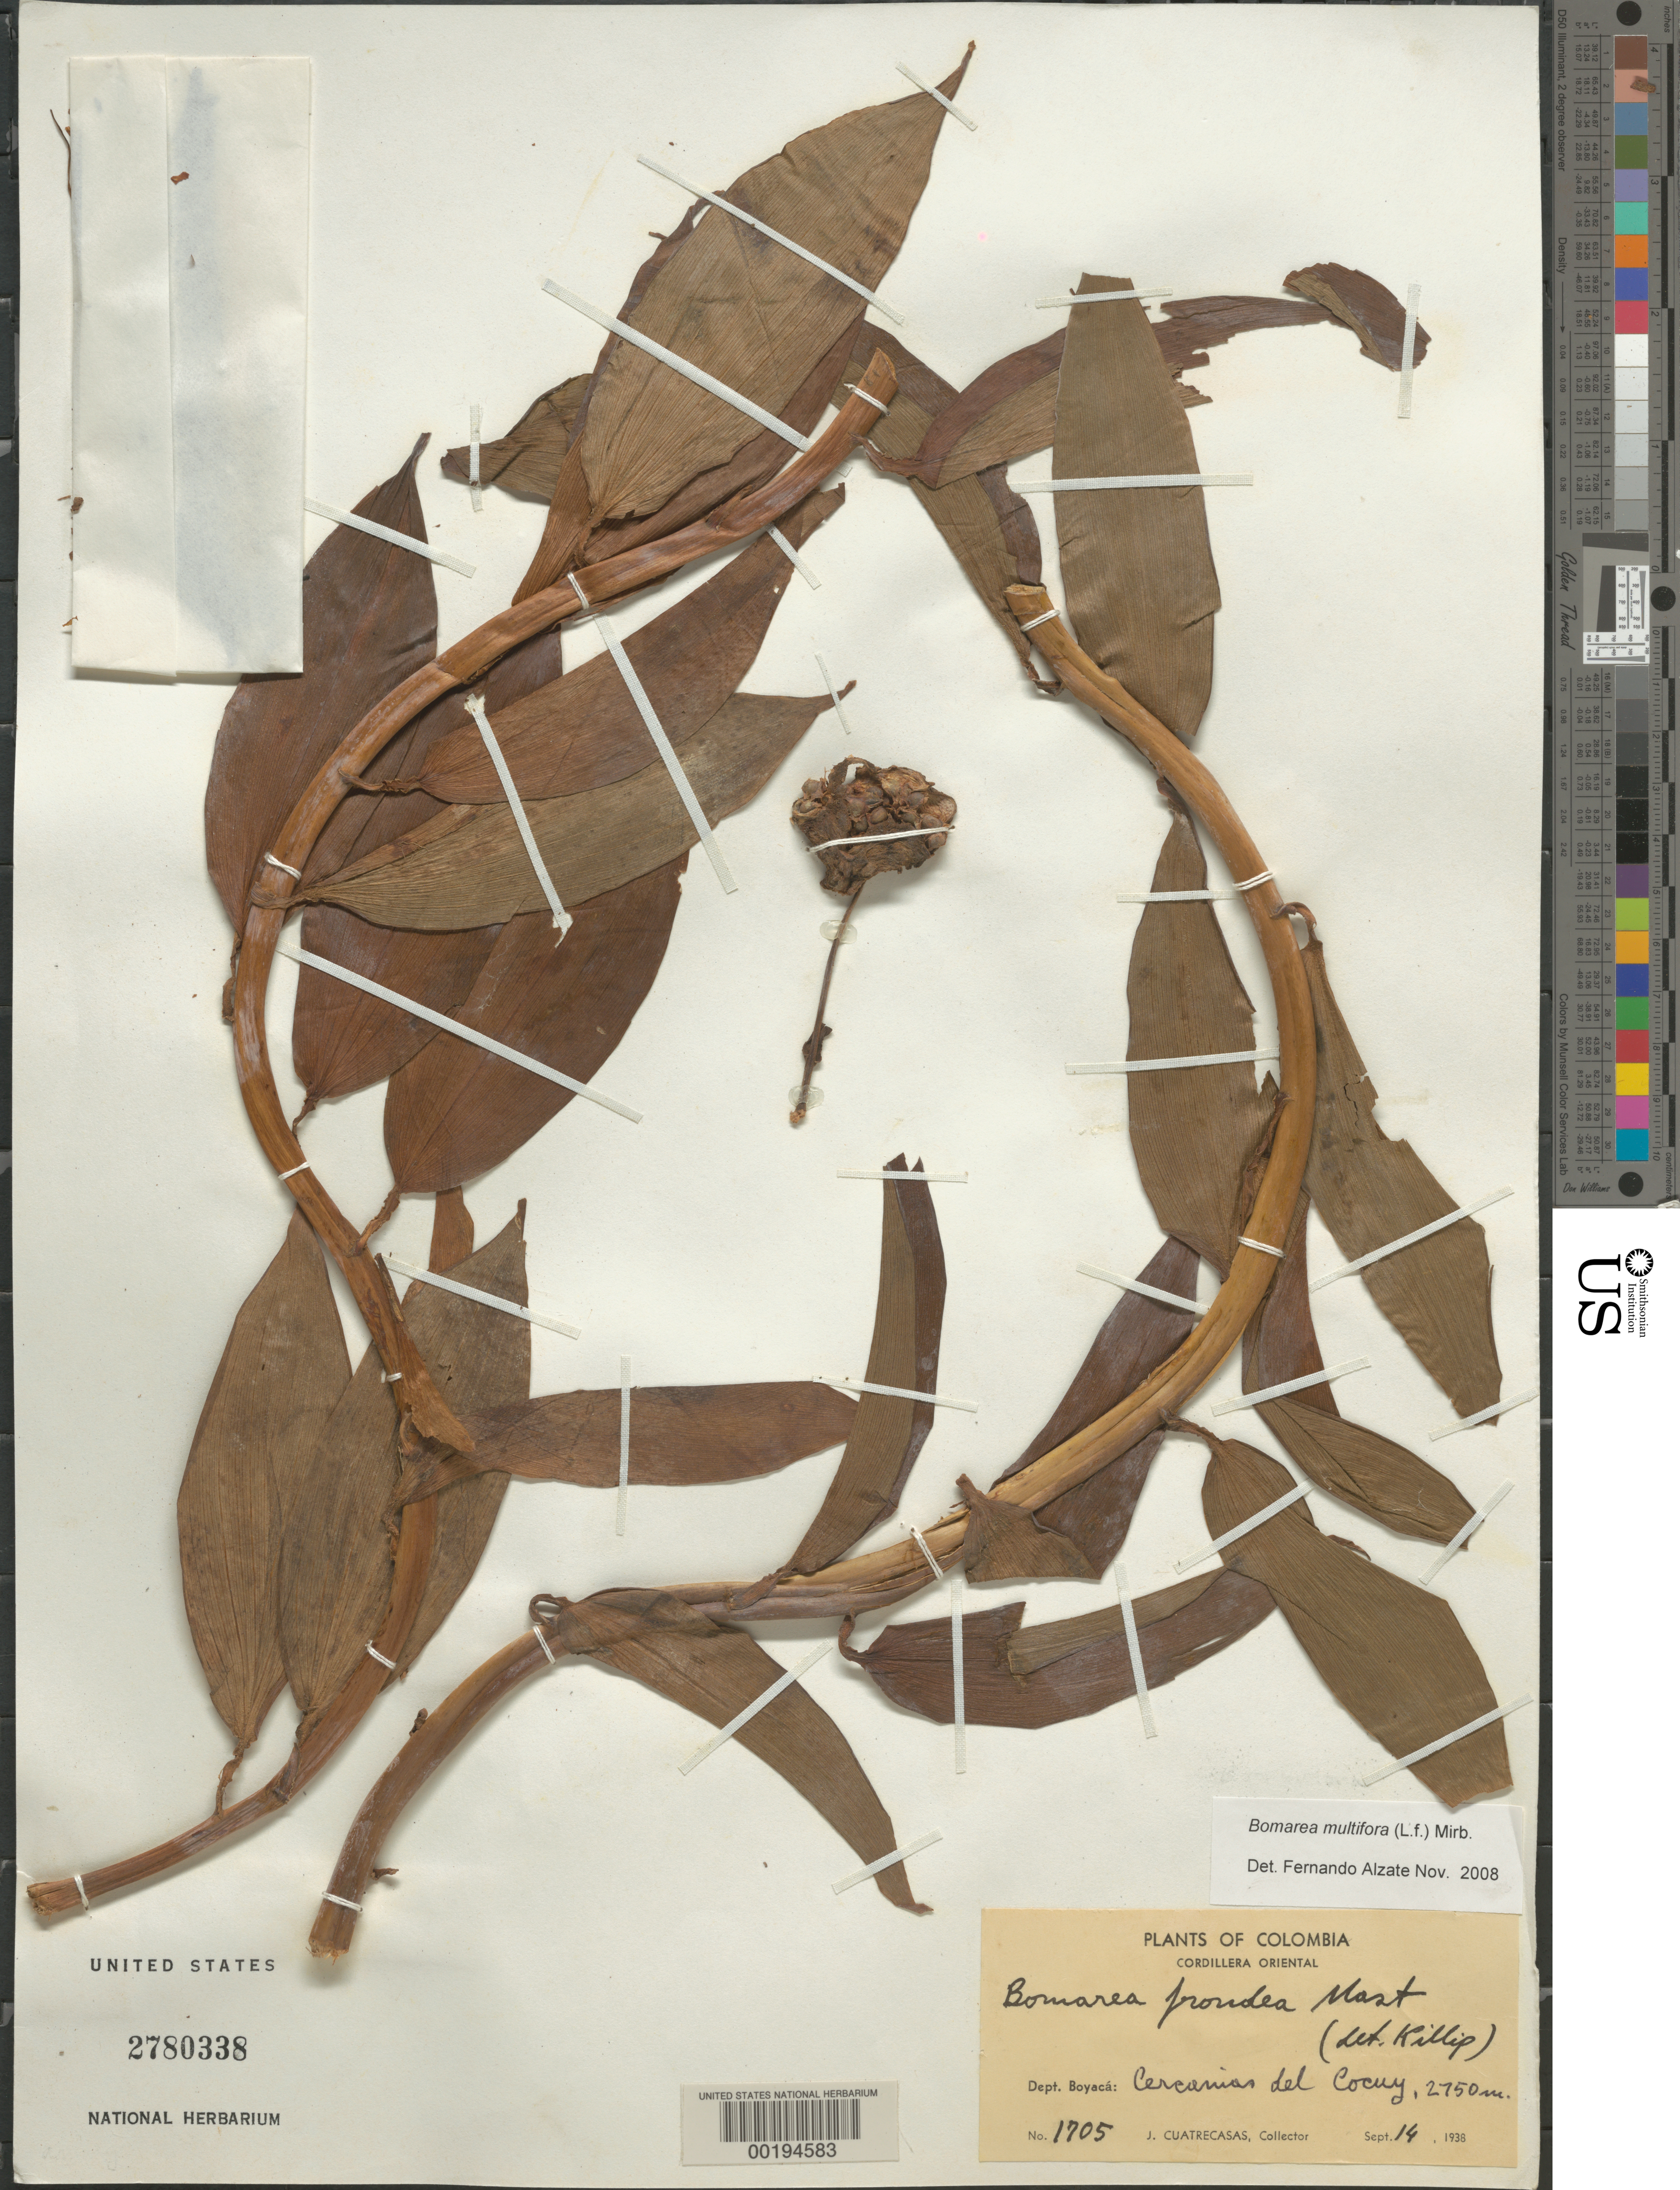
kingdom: Plantae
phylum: Tracheophyta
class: Liliopsida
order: Liliales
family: Alstroemeriaceae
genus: Bomarea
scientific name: Bomarea multiflora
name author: (L. f.) Mirb.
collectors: J. Cuatrecasas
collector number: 1705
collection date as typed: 14 Sep 1938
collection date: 1938-09-14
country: Colombia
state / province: Boyacá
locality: Cercanias de Cocuy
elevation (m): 2750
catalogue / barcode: US 2780338